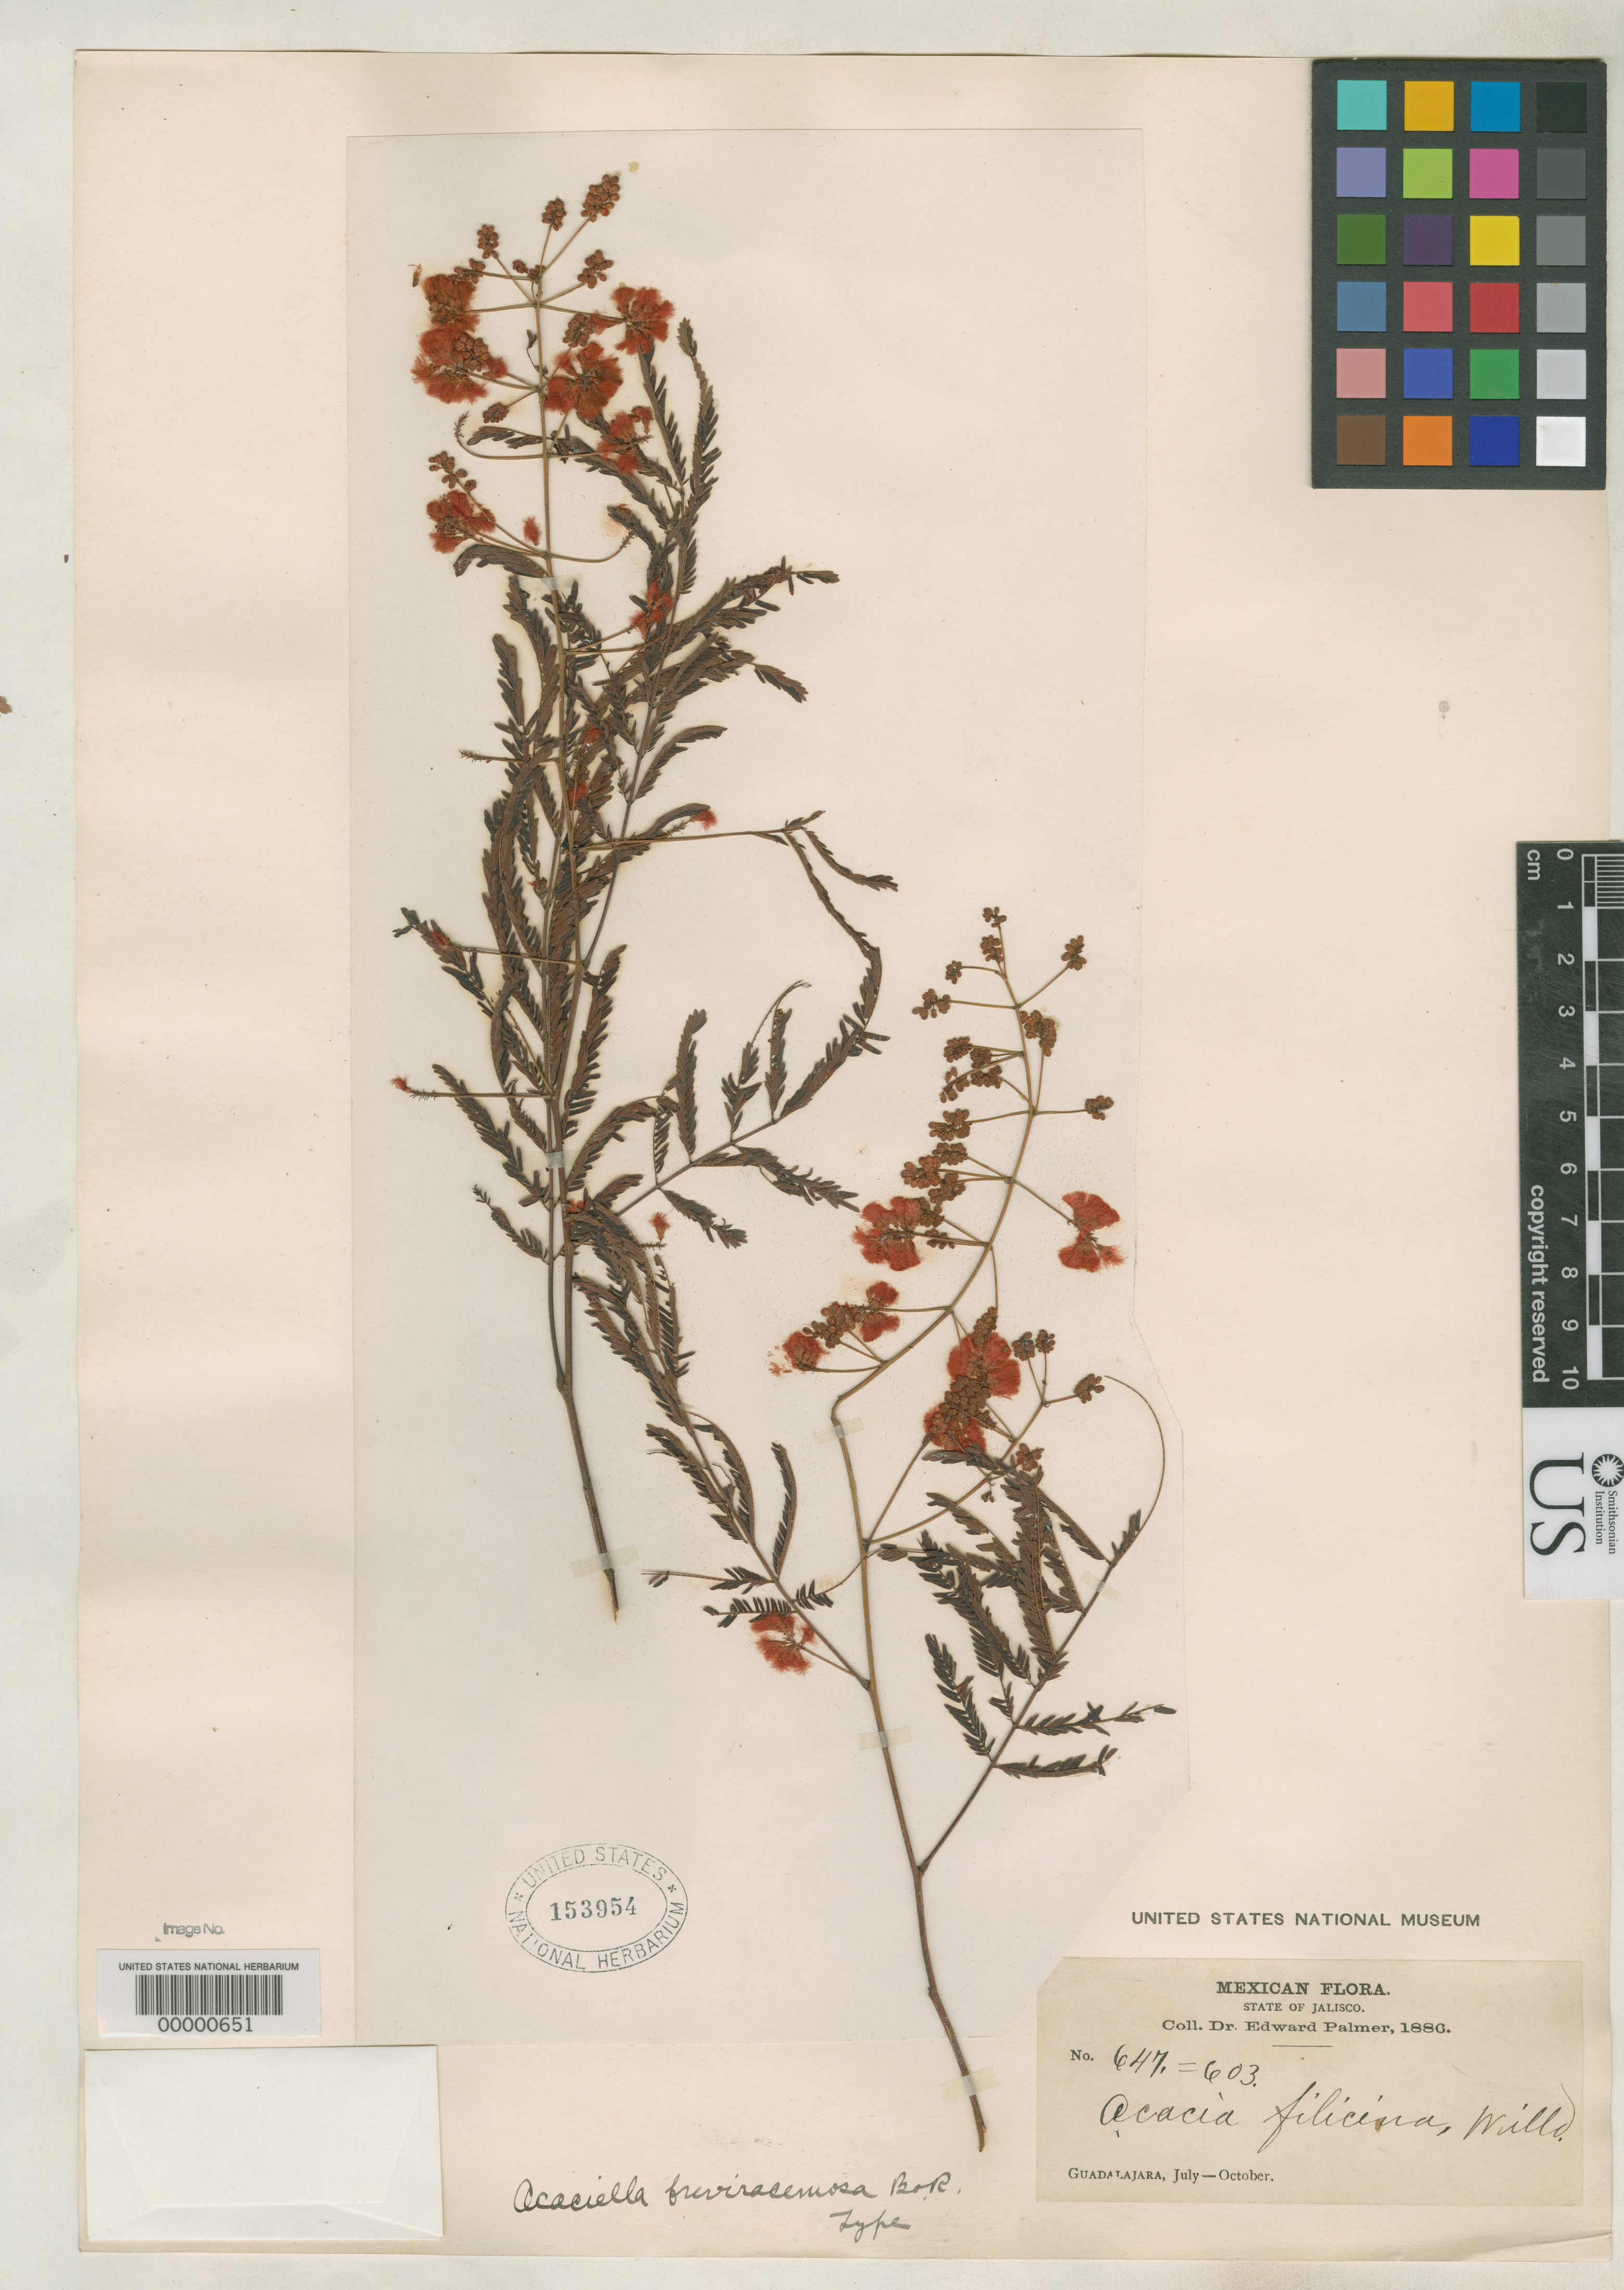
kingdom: Plantae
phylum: Tracheophyta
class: Magnoliopsida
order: Fabales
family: Fabaceae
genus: Acaciella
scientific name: Acaciella breviracemosa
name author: Britton & Rose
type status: Holotype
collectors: E. Palmer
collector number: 647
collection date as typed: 1886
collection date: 1886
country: Mexico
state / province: Jalisco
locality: Near Guadelajara.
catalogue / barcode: US 153954